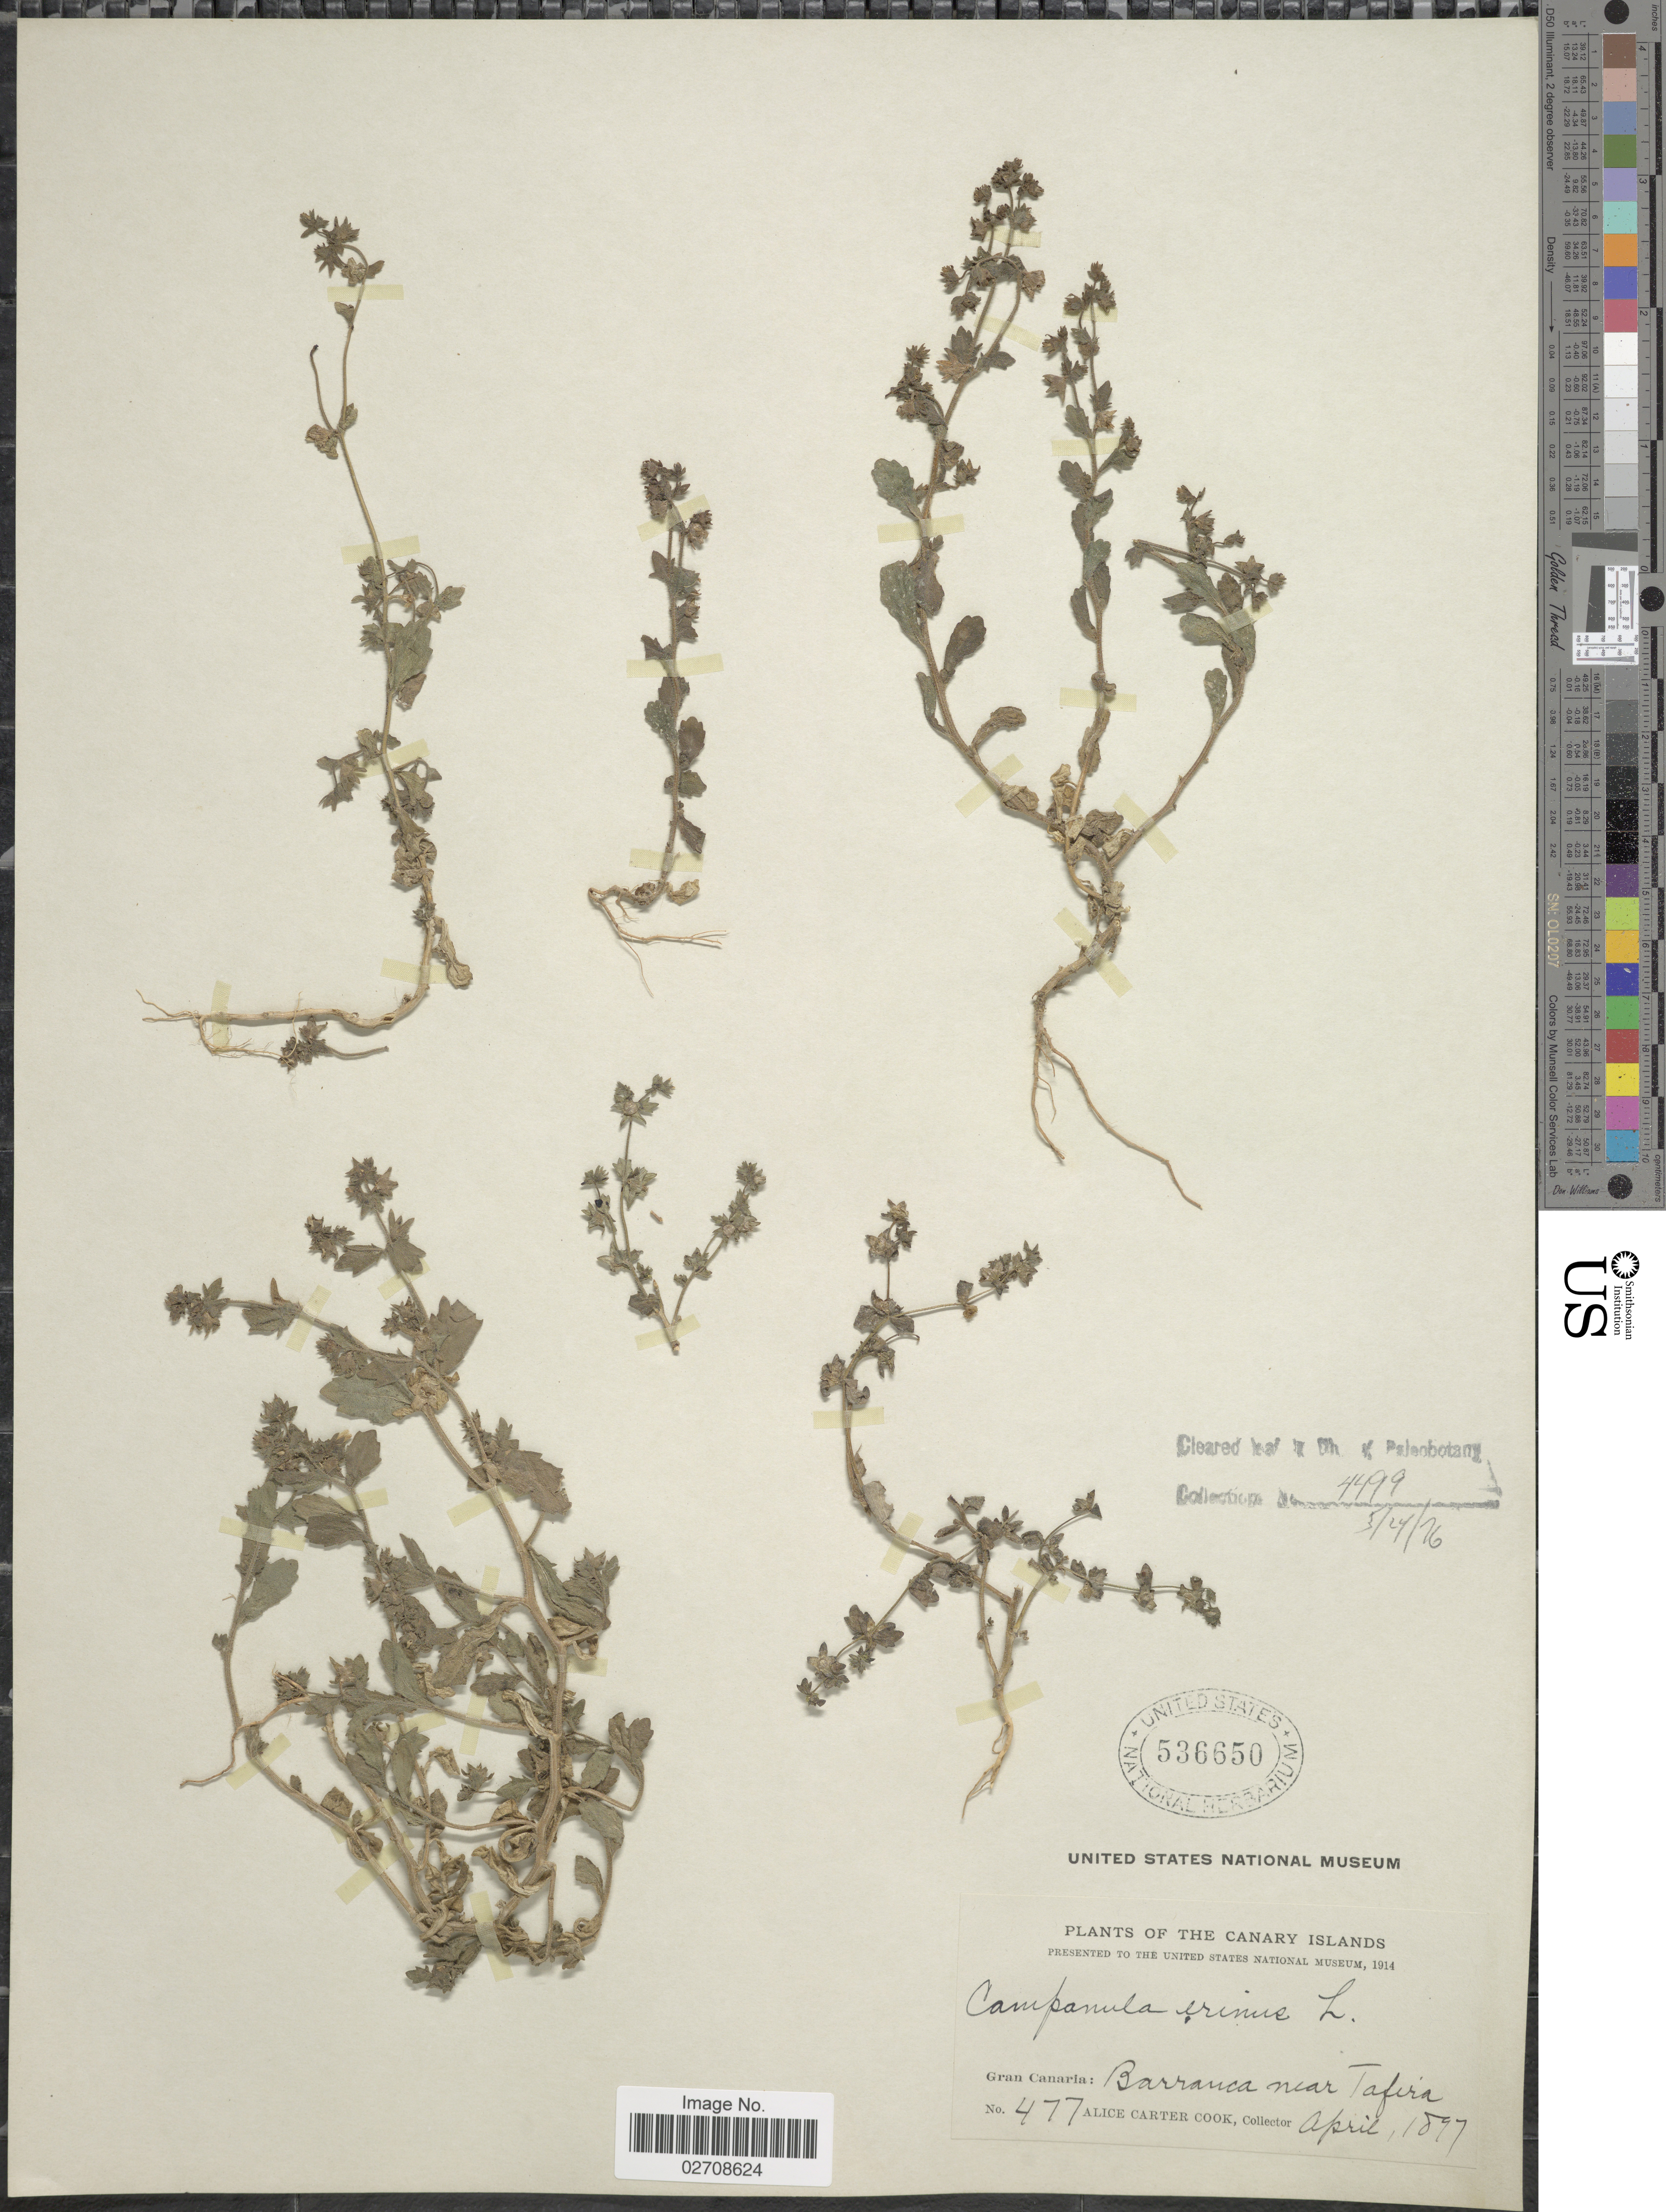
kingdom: Plantae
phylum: Tracheophyta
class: Magnoliopsida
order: Asterales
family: Campanulaceae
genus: Campanula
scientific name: Campanula erinus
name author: L.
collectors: Alice C. Cook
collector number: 477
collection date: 1897-04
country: Spain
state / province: Canarias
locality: The Canary Islands, Gran Canaria: Barranca near Tafira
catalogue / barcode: US 536650